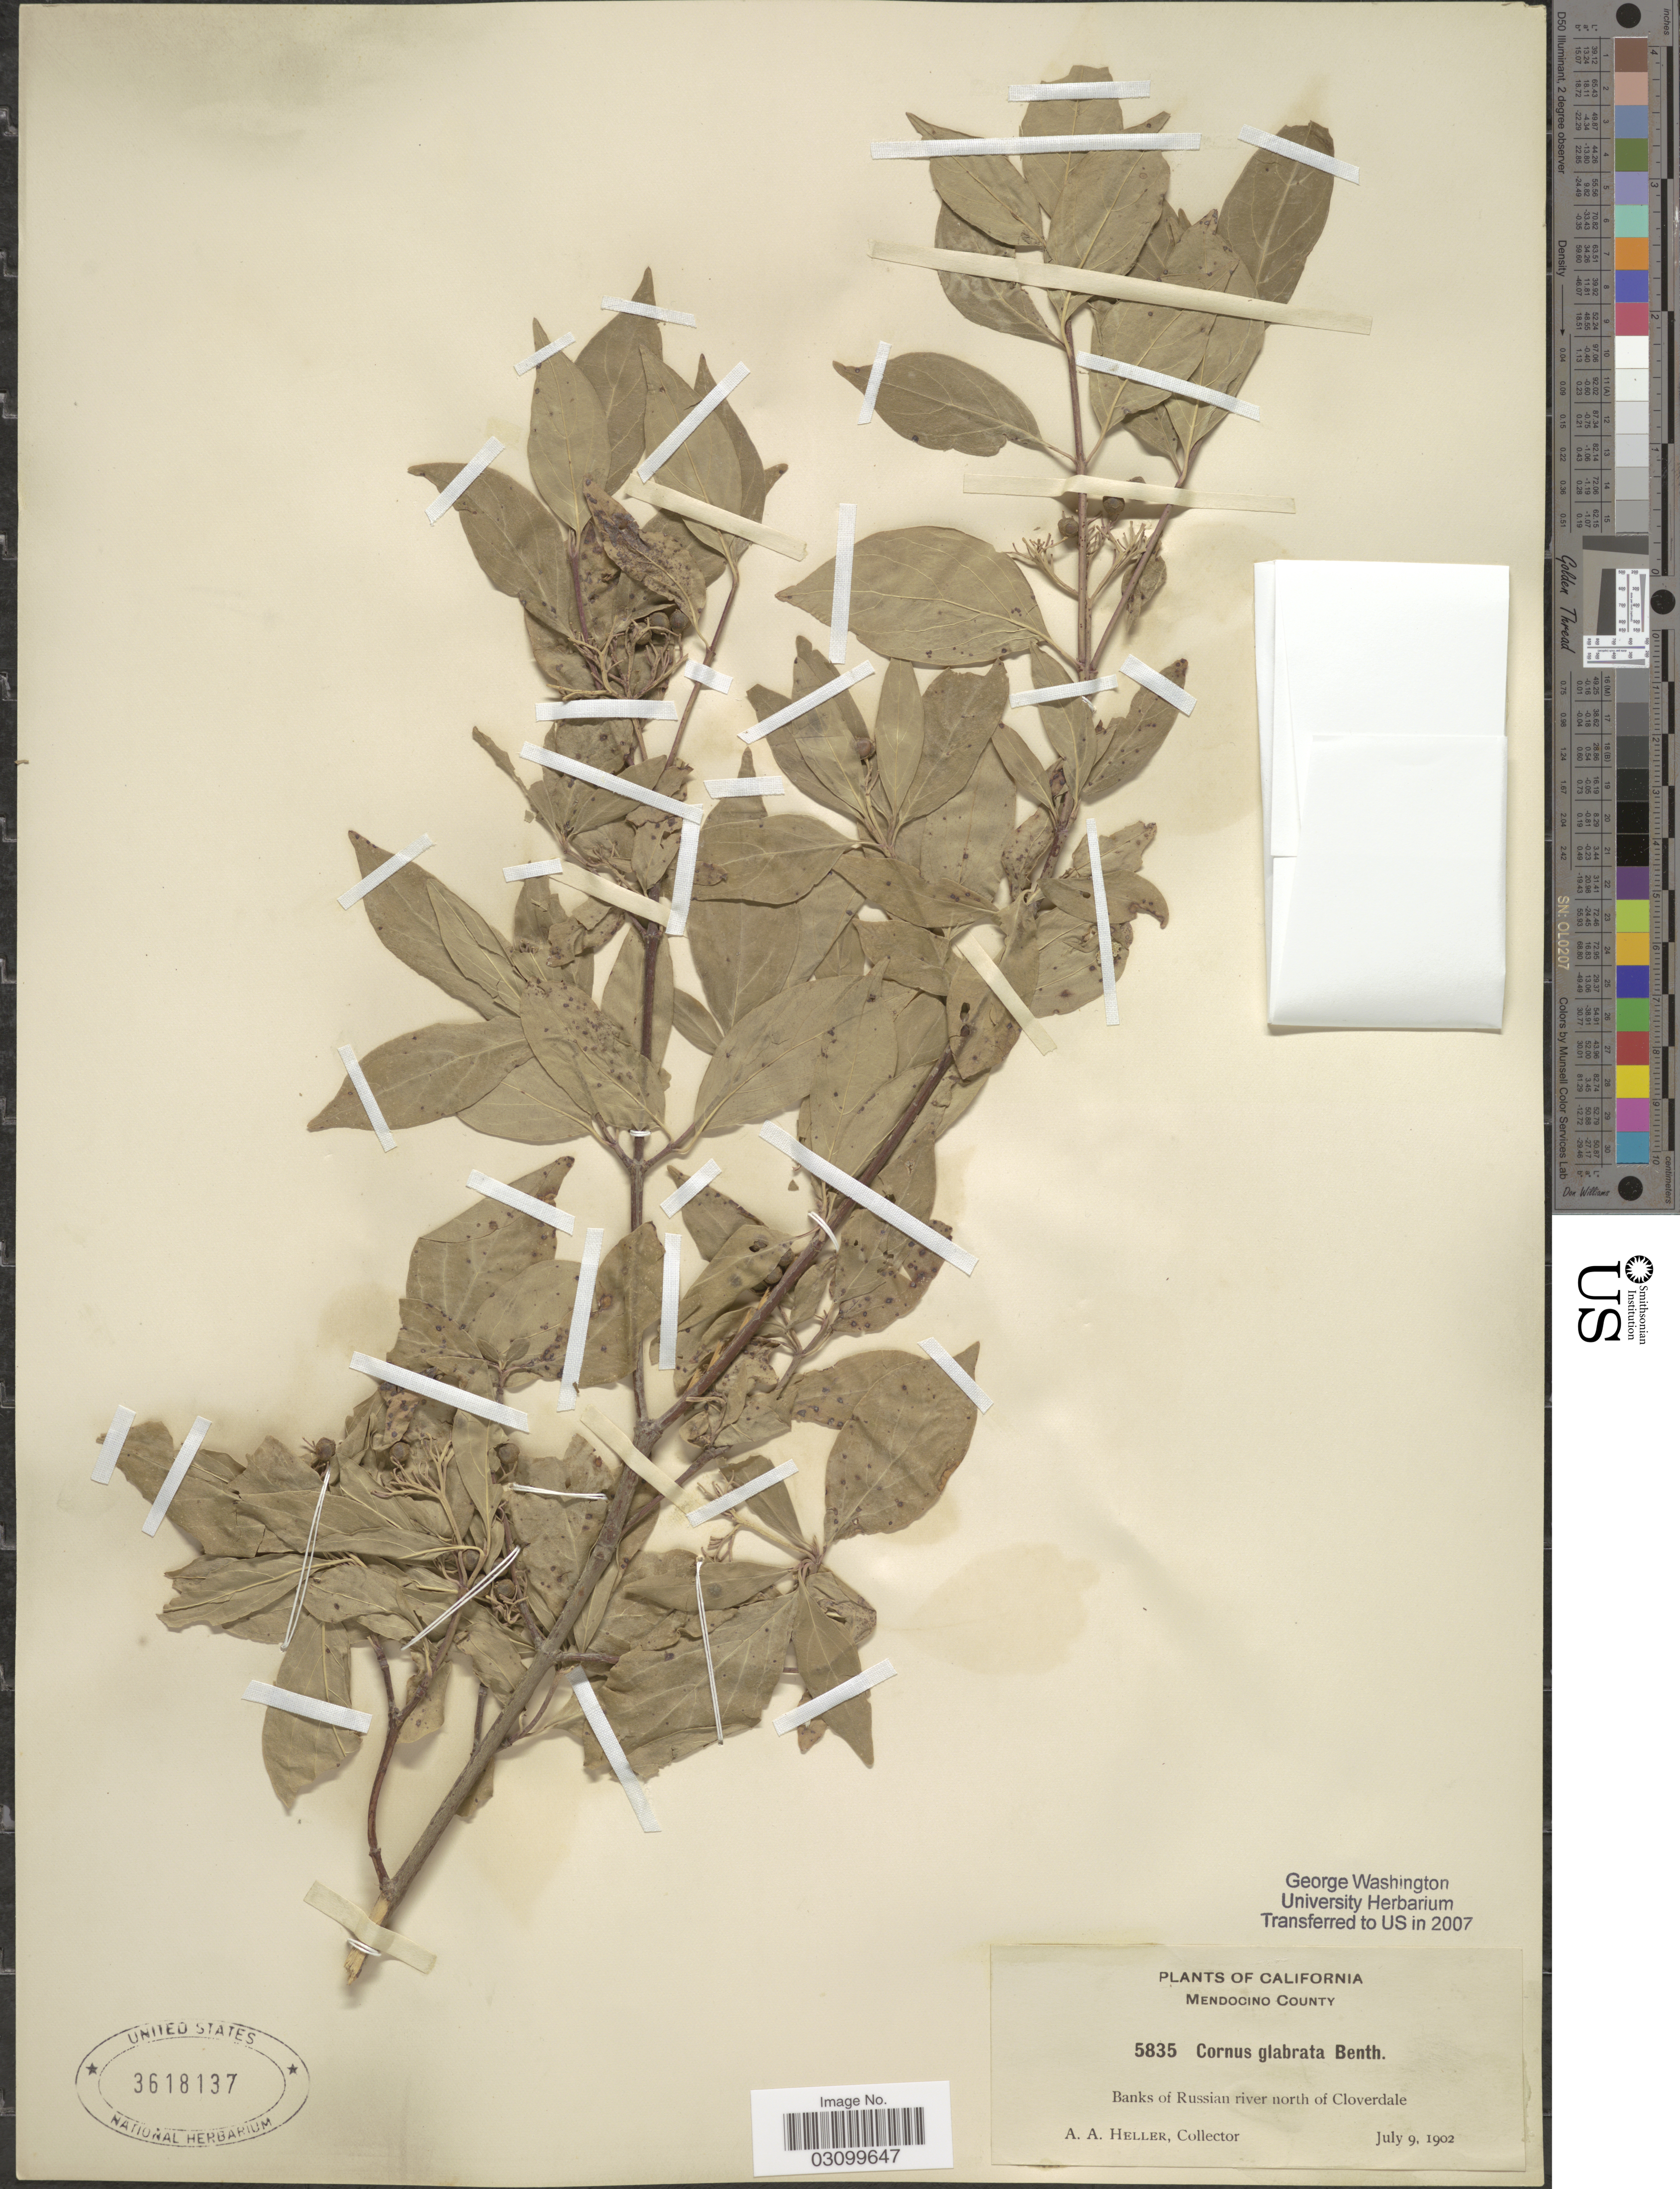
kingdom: Plantae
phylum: Tracheophyta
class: Magnoliopsida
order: Cornales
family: Cornaceae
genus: Cornus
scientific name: Cornus glabrata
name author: Benth.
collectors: A. A. Heller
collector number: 5835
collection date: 1902-07-09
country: United States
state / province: California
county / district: Mendocino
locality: Mendocino County. Banks of Russian river north of Cloverdale.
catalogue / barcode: US 3618137